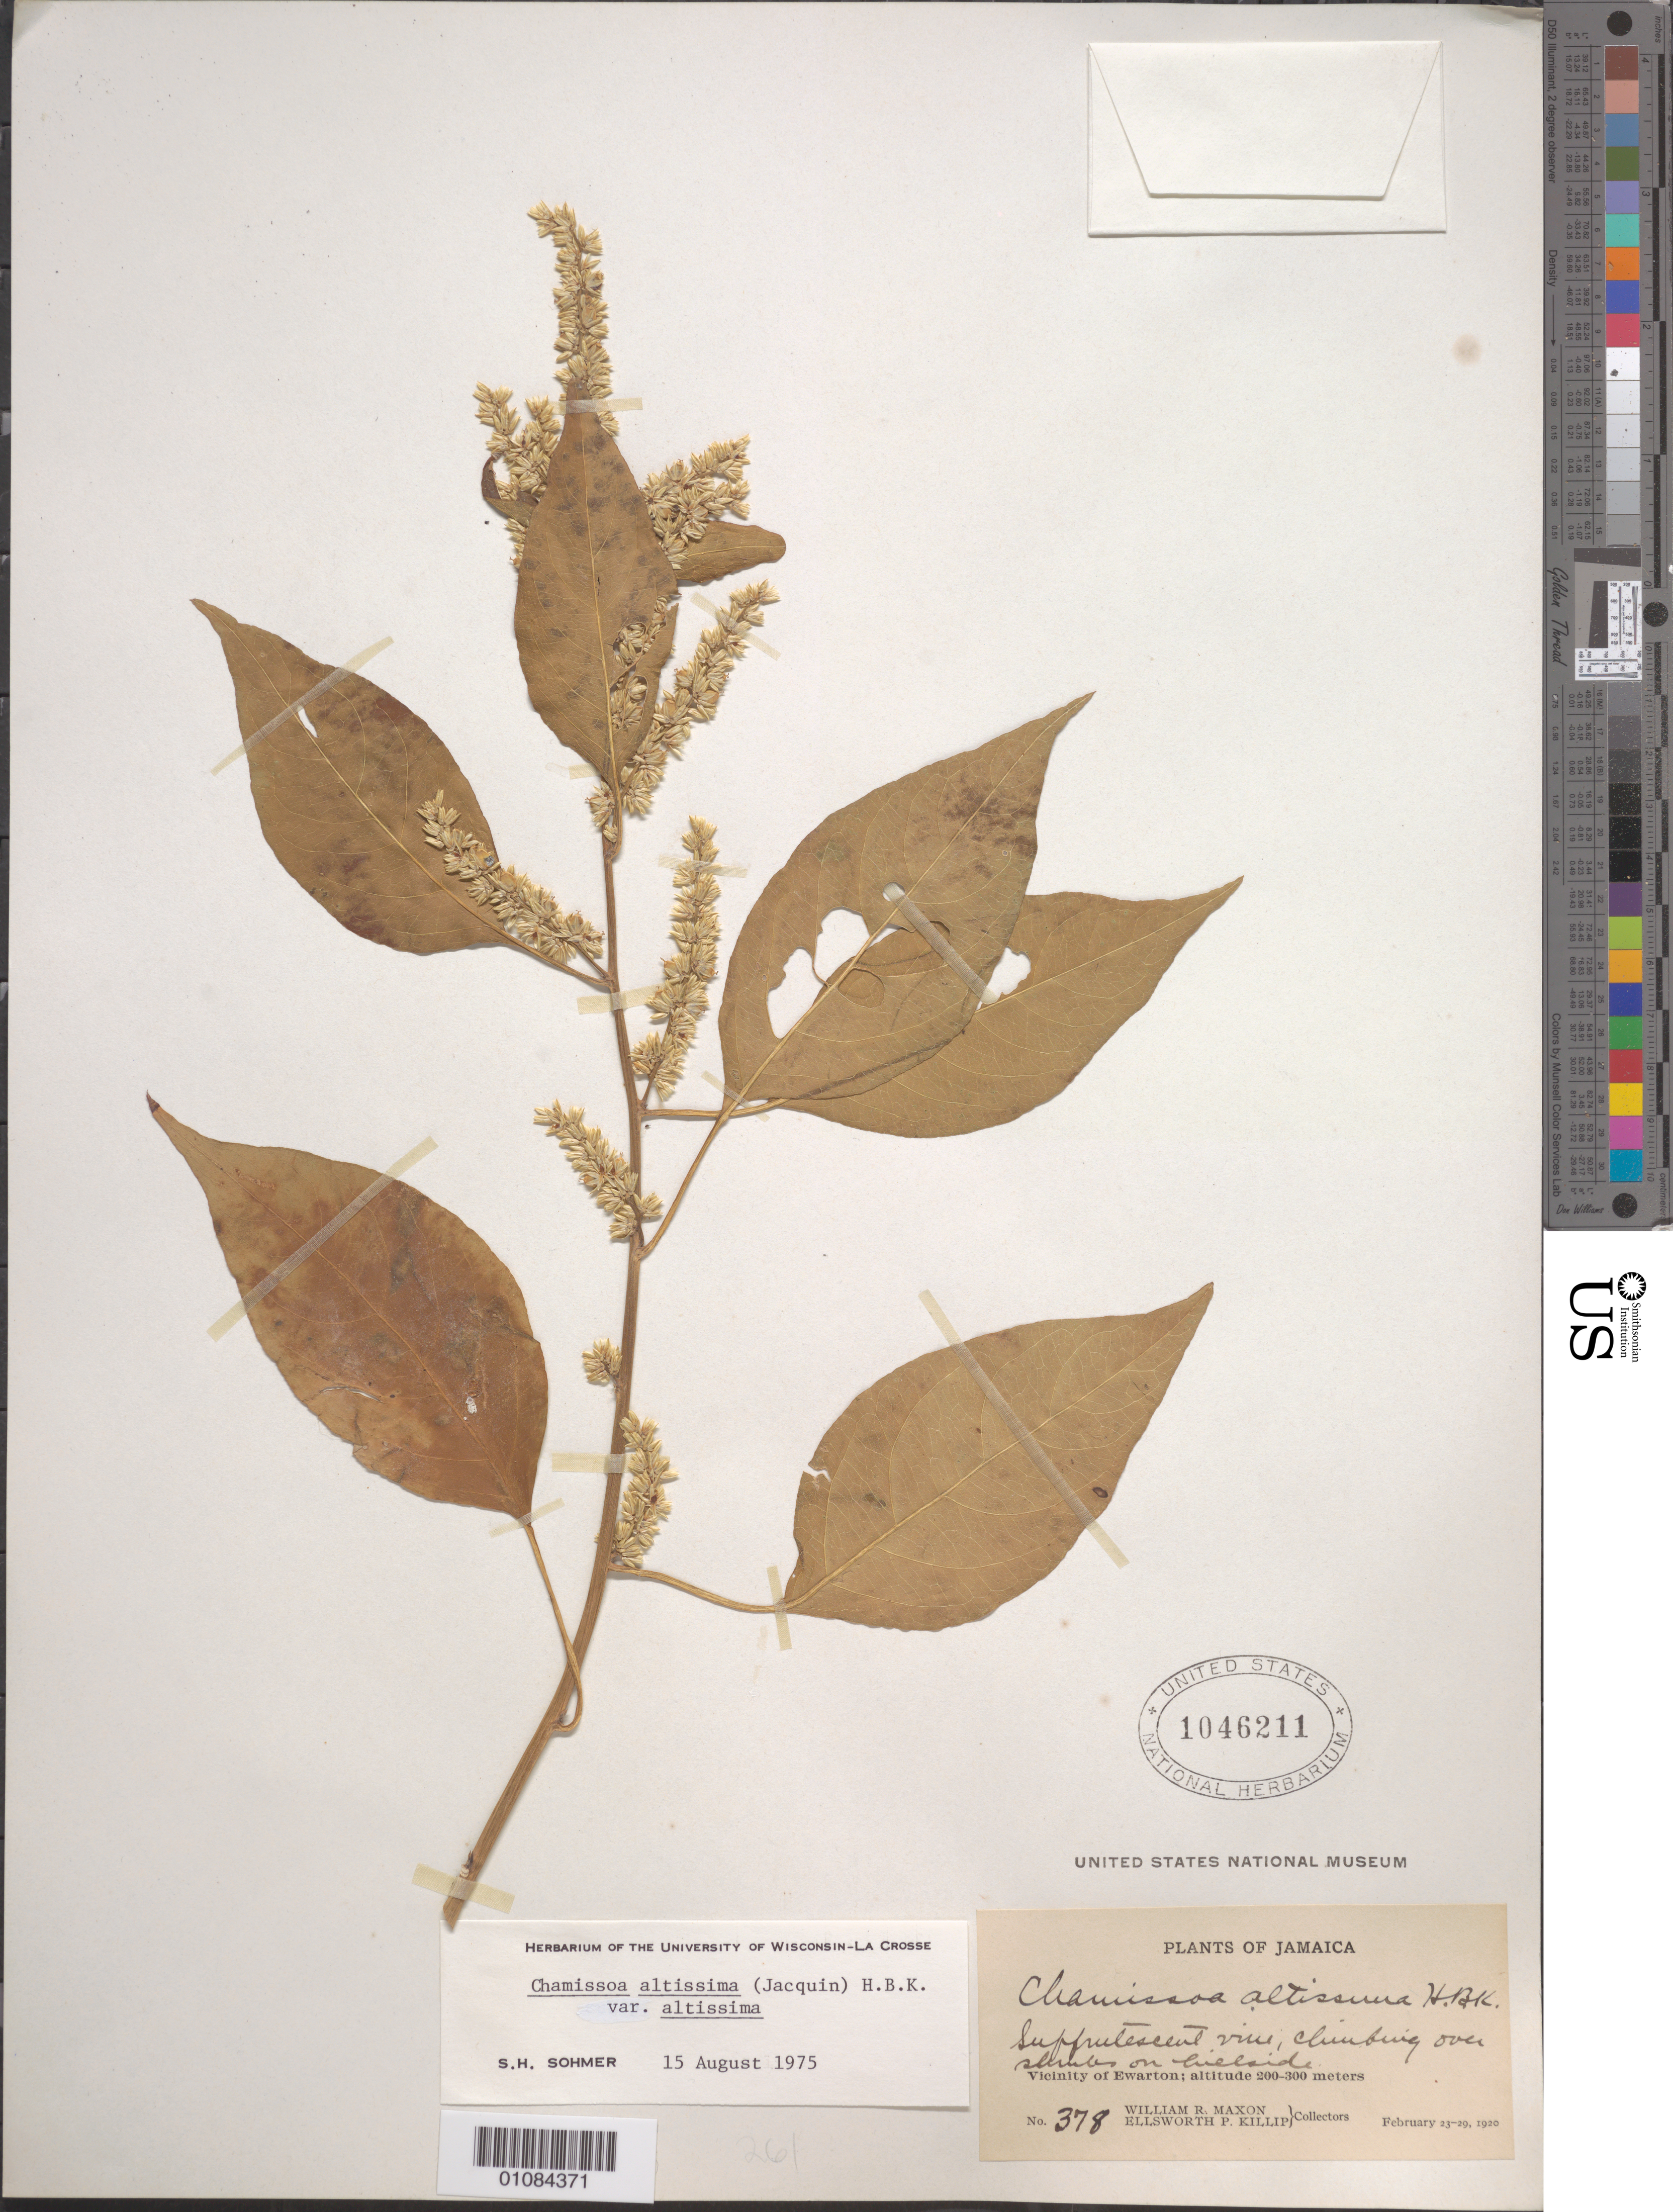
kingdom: Plantae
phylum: Tracheophyta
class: Magnoliopsida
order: Caryophyllales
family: Amaranthaceae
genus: Chamissoa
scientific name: Chamissoa altissima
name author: (Jacq.) Kunth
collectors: W. R. Maxon & E. P. Killip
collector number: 378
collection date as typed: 13 Feb 1920 to 29 Feb 1920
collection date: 1920-02-13/1920-02-29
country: Jamaica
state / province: Saint Catherine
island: Jamaica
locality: Vicinity of Ewarton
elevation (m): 200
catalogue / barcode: US 1046211